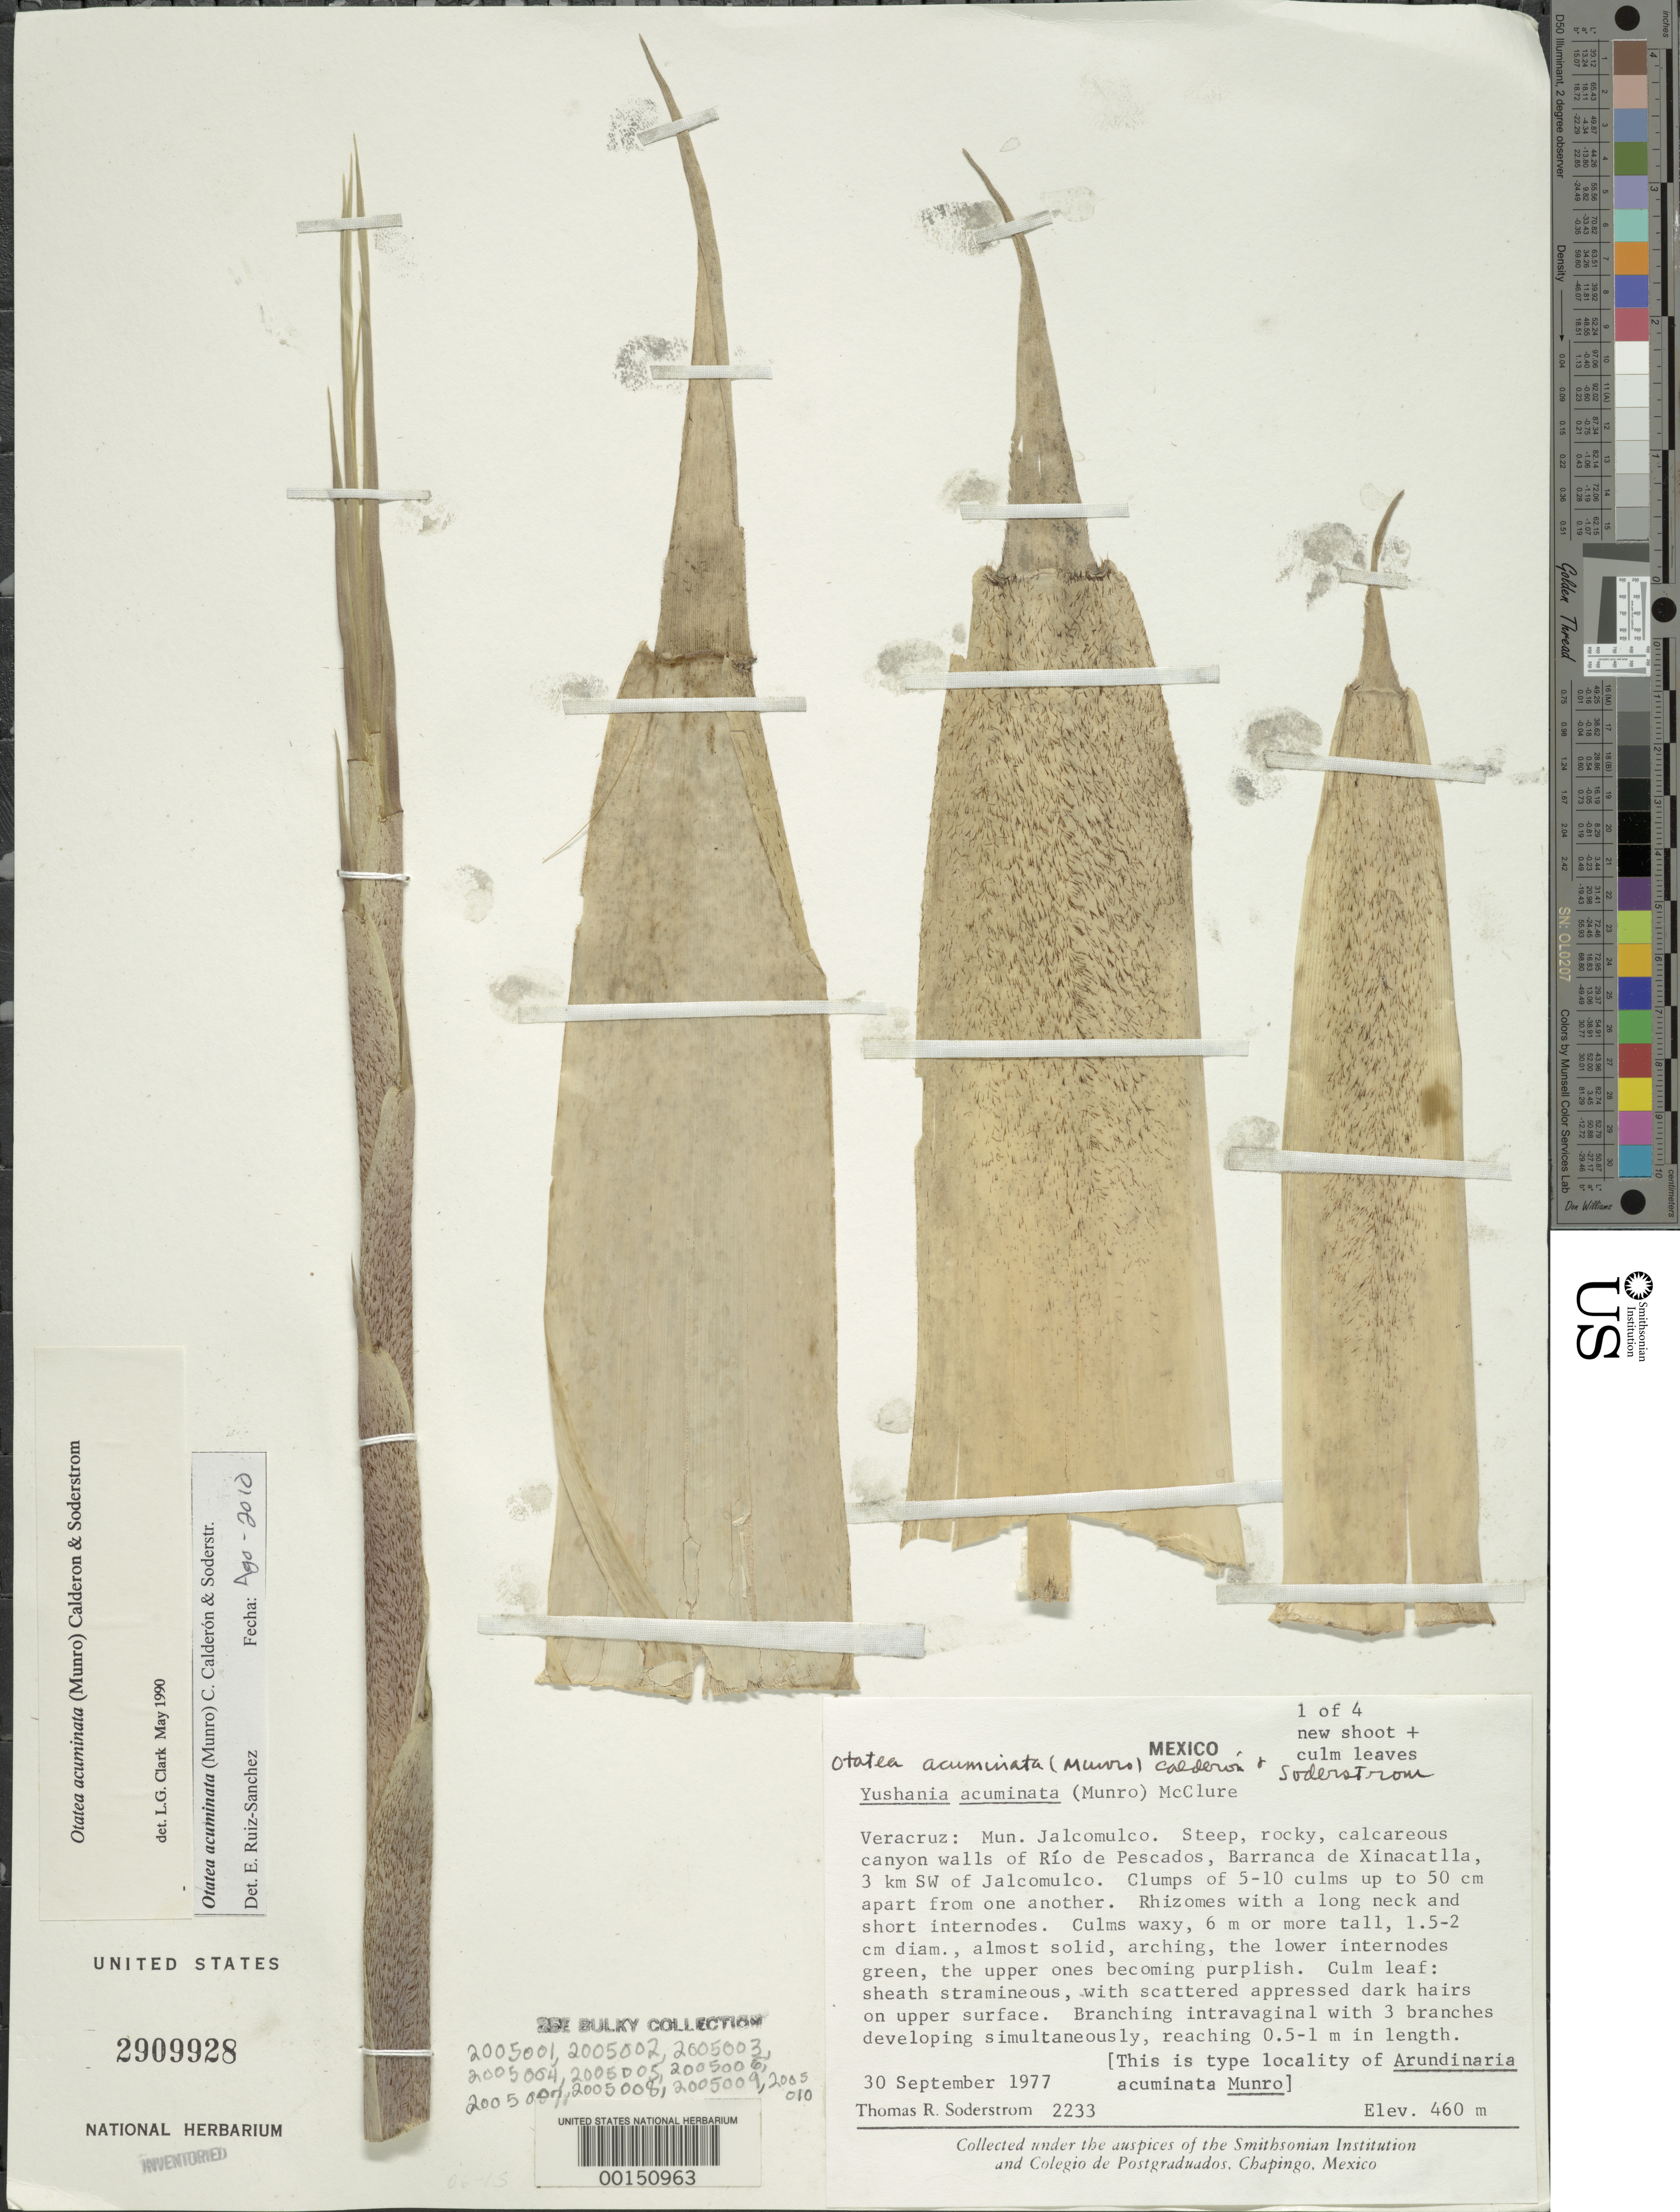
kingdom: Plantae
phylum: Tracheophyta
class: Liliopsida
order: Poales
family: Poaceae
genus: Otatea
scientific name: Otatea acuminata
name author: (Munro) C. E. Calderón & Soderstr.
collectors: T. R. Soderstrom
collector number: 2233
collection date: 1977-09-30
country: Mexico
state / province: Veracruz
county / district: Jalcomulco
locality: Canyon walls of Rio de Pescados, Barranca Xinacatlla, 3 km SW of Jalcomulco.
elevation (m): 460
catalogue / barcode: US 2909928